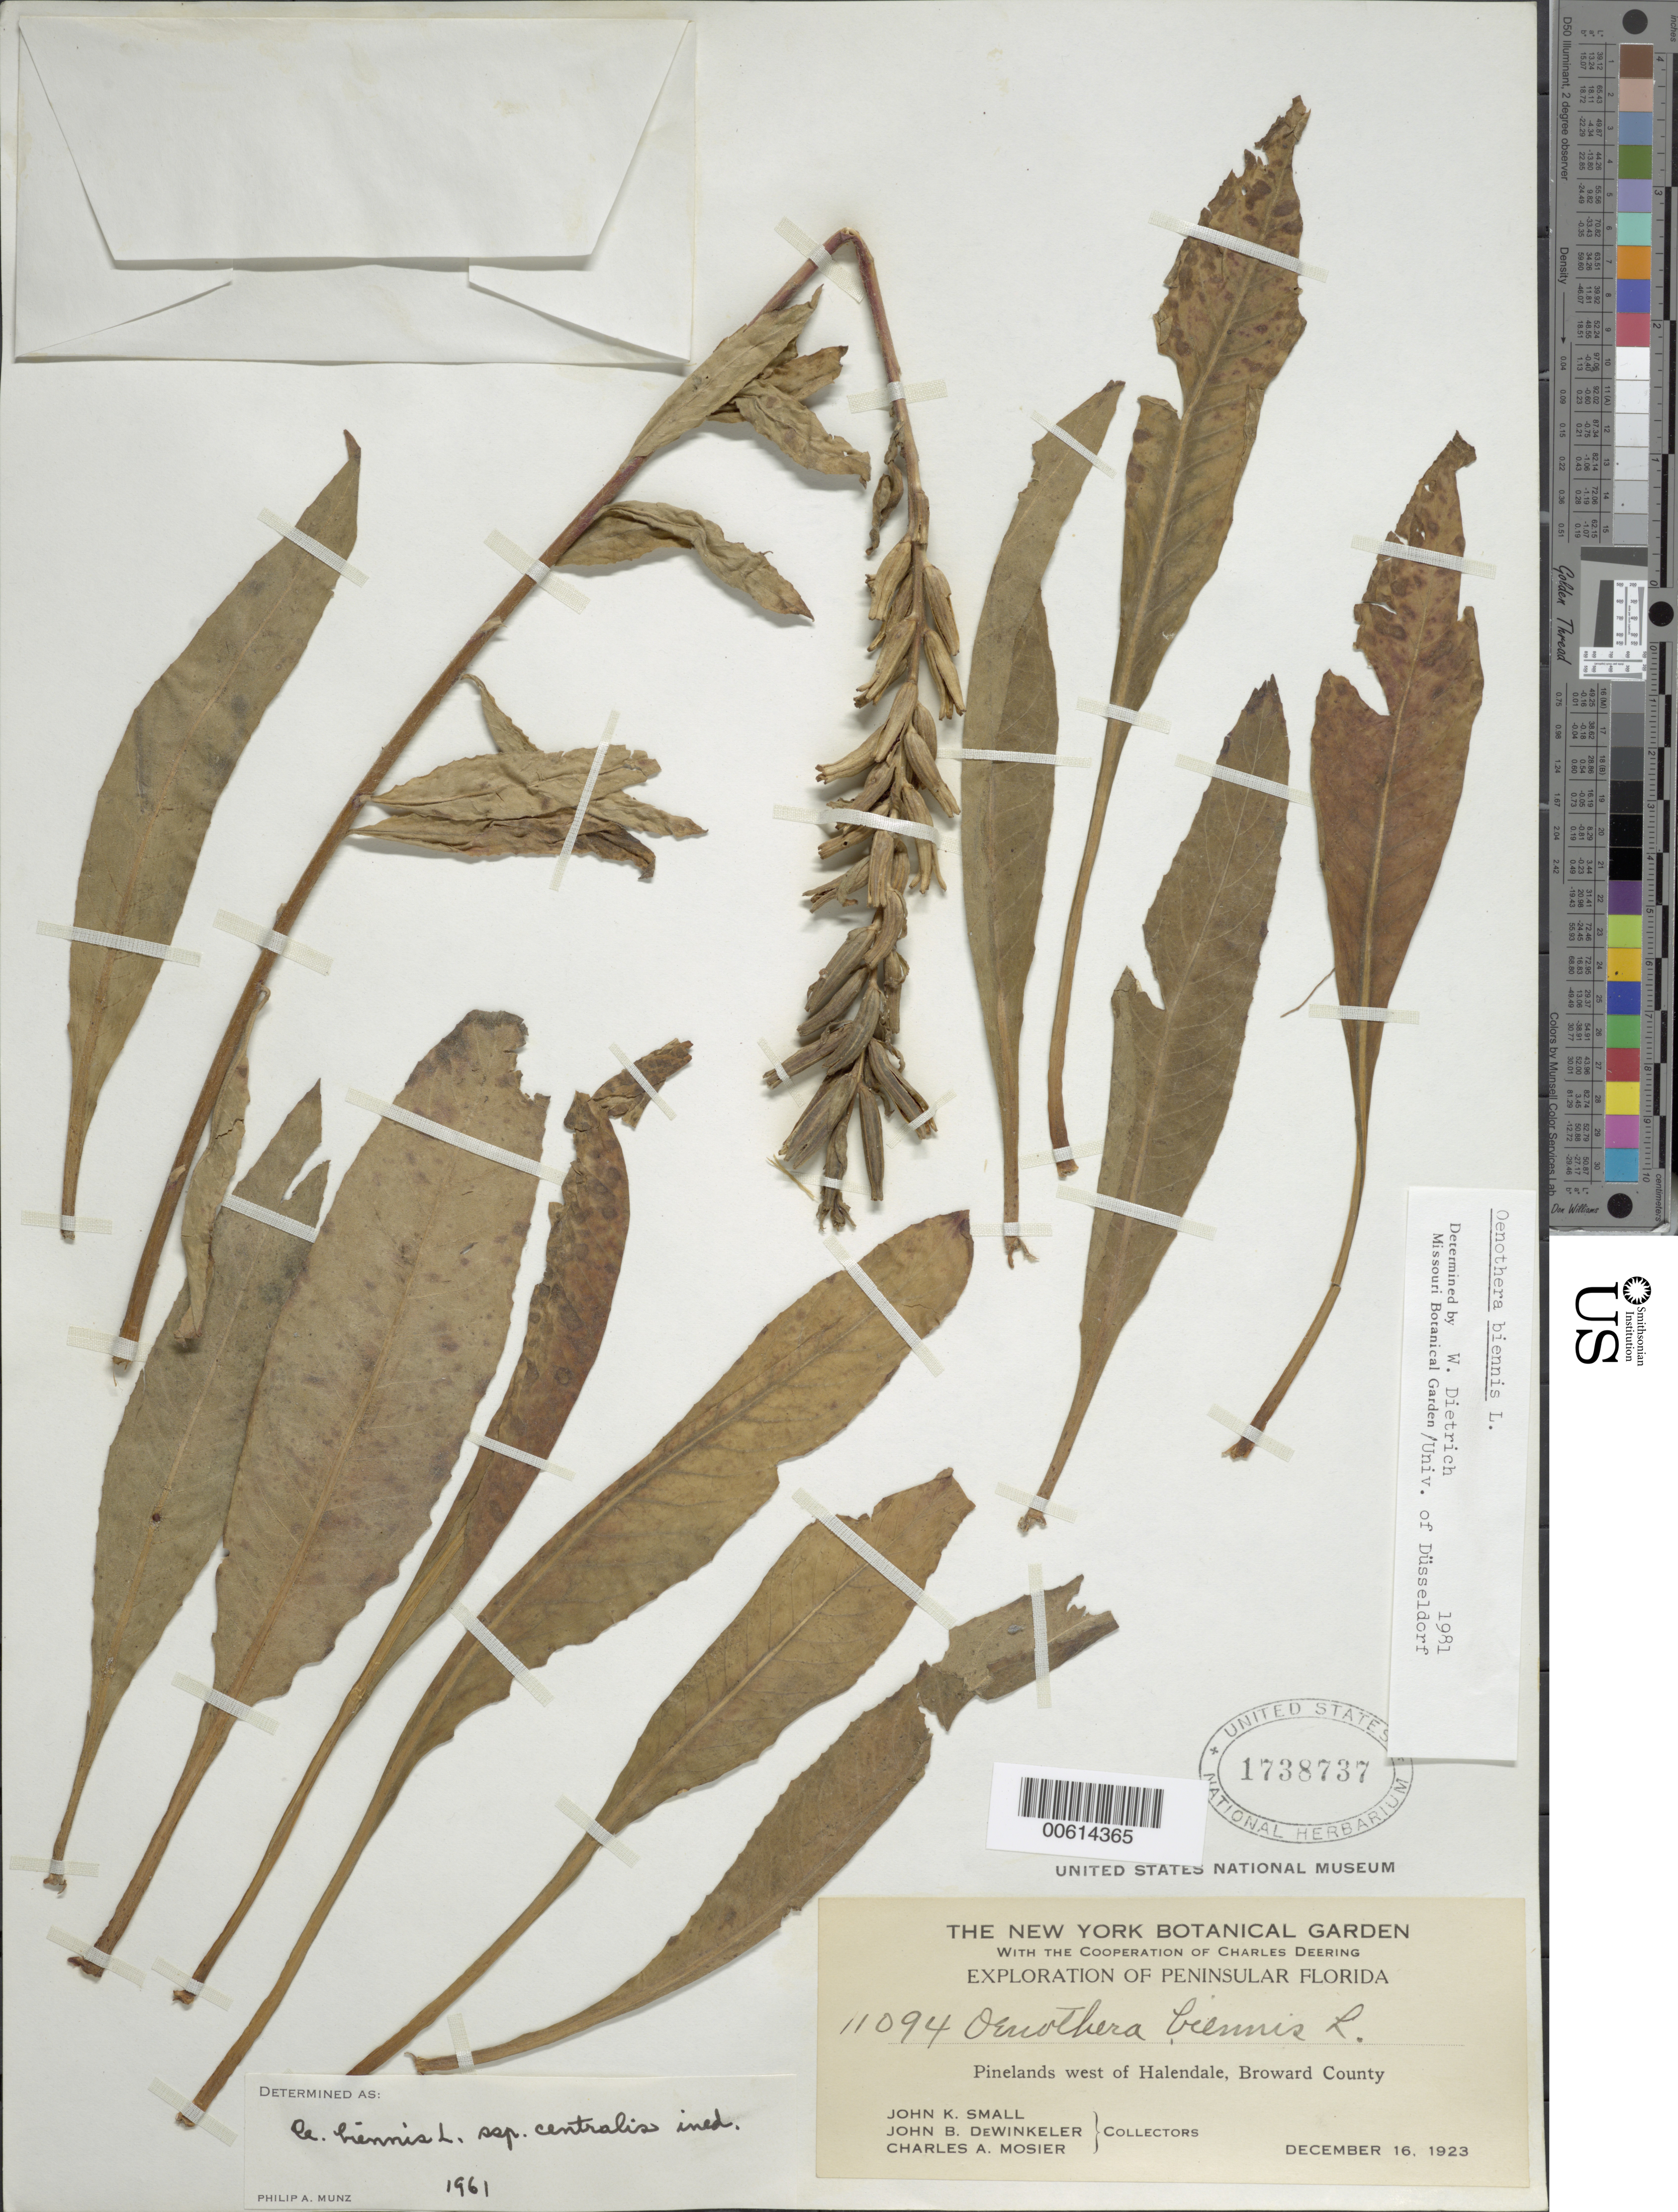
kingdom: Plantae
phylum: Tracheophyta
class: Magnoliopsida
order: Myrtales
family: Onagraceae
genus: Oenothera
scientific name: Oenothera biennis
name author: L.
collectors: J. K. Small, J. B. Dewinkeler & C. A. Mosier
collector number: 11094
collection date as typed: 16 Dec 1923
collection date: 1923-12-16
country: United States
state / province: Florida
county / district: Broward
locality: W of Halendale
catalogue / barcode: US 1738737